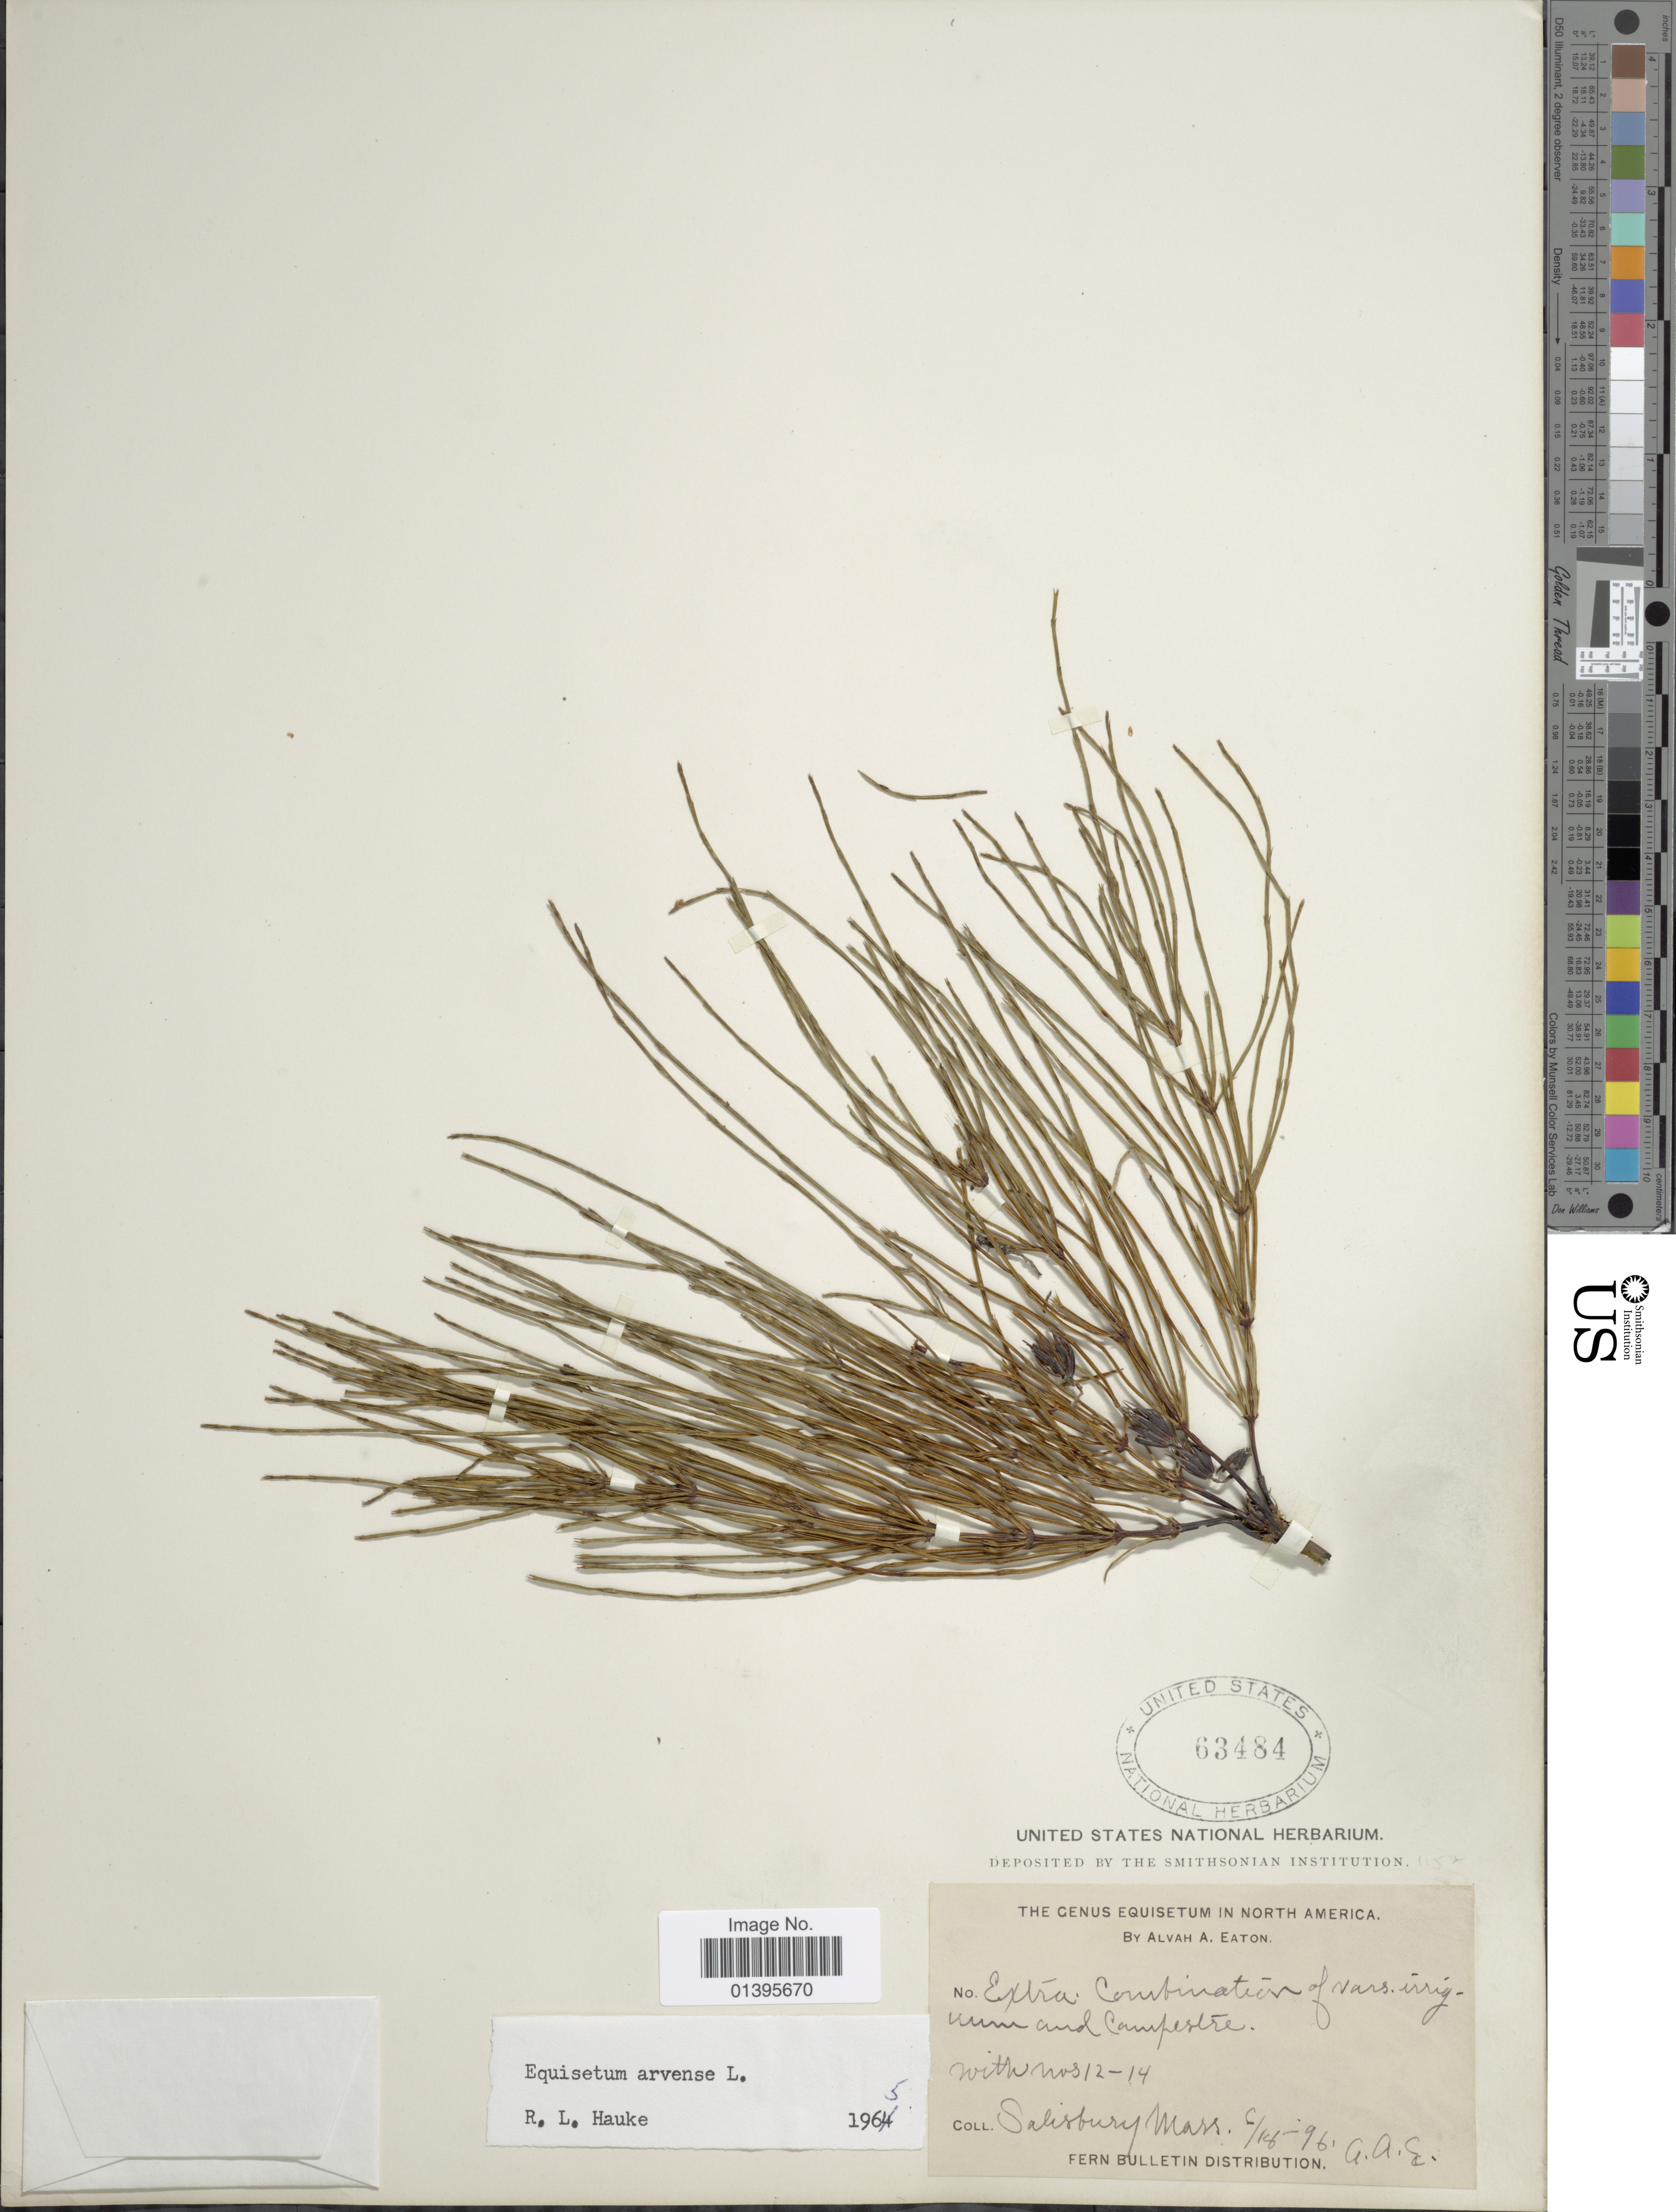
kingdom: Plantae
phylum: Tracheophyta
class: Polypodiopsida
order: Equisetales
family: Equisetaceae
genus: Equisetum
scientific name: Equisetum arvense var. irriguum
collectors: A. A. Eaton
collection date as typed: Transcribed d/m/y: 18/6/96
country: United States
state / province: Massachusetts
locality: Salisbury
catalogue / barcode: US 63484